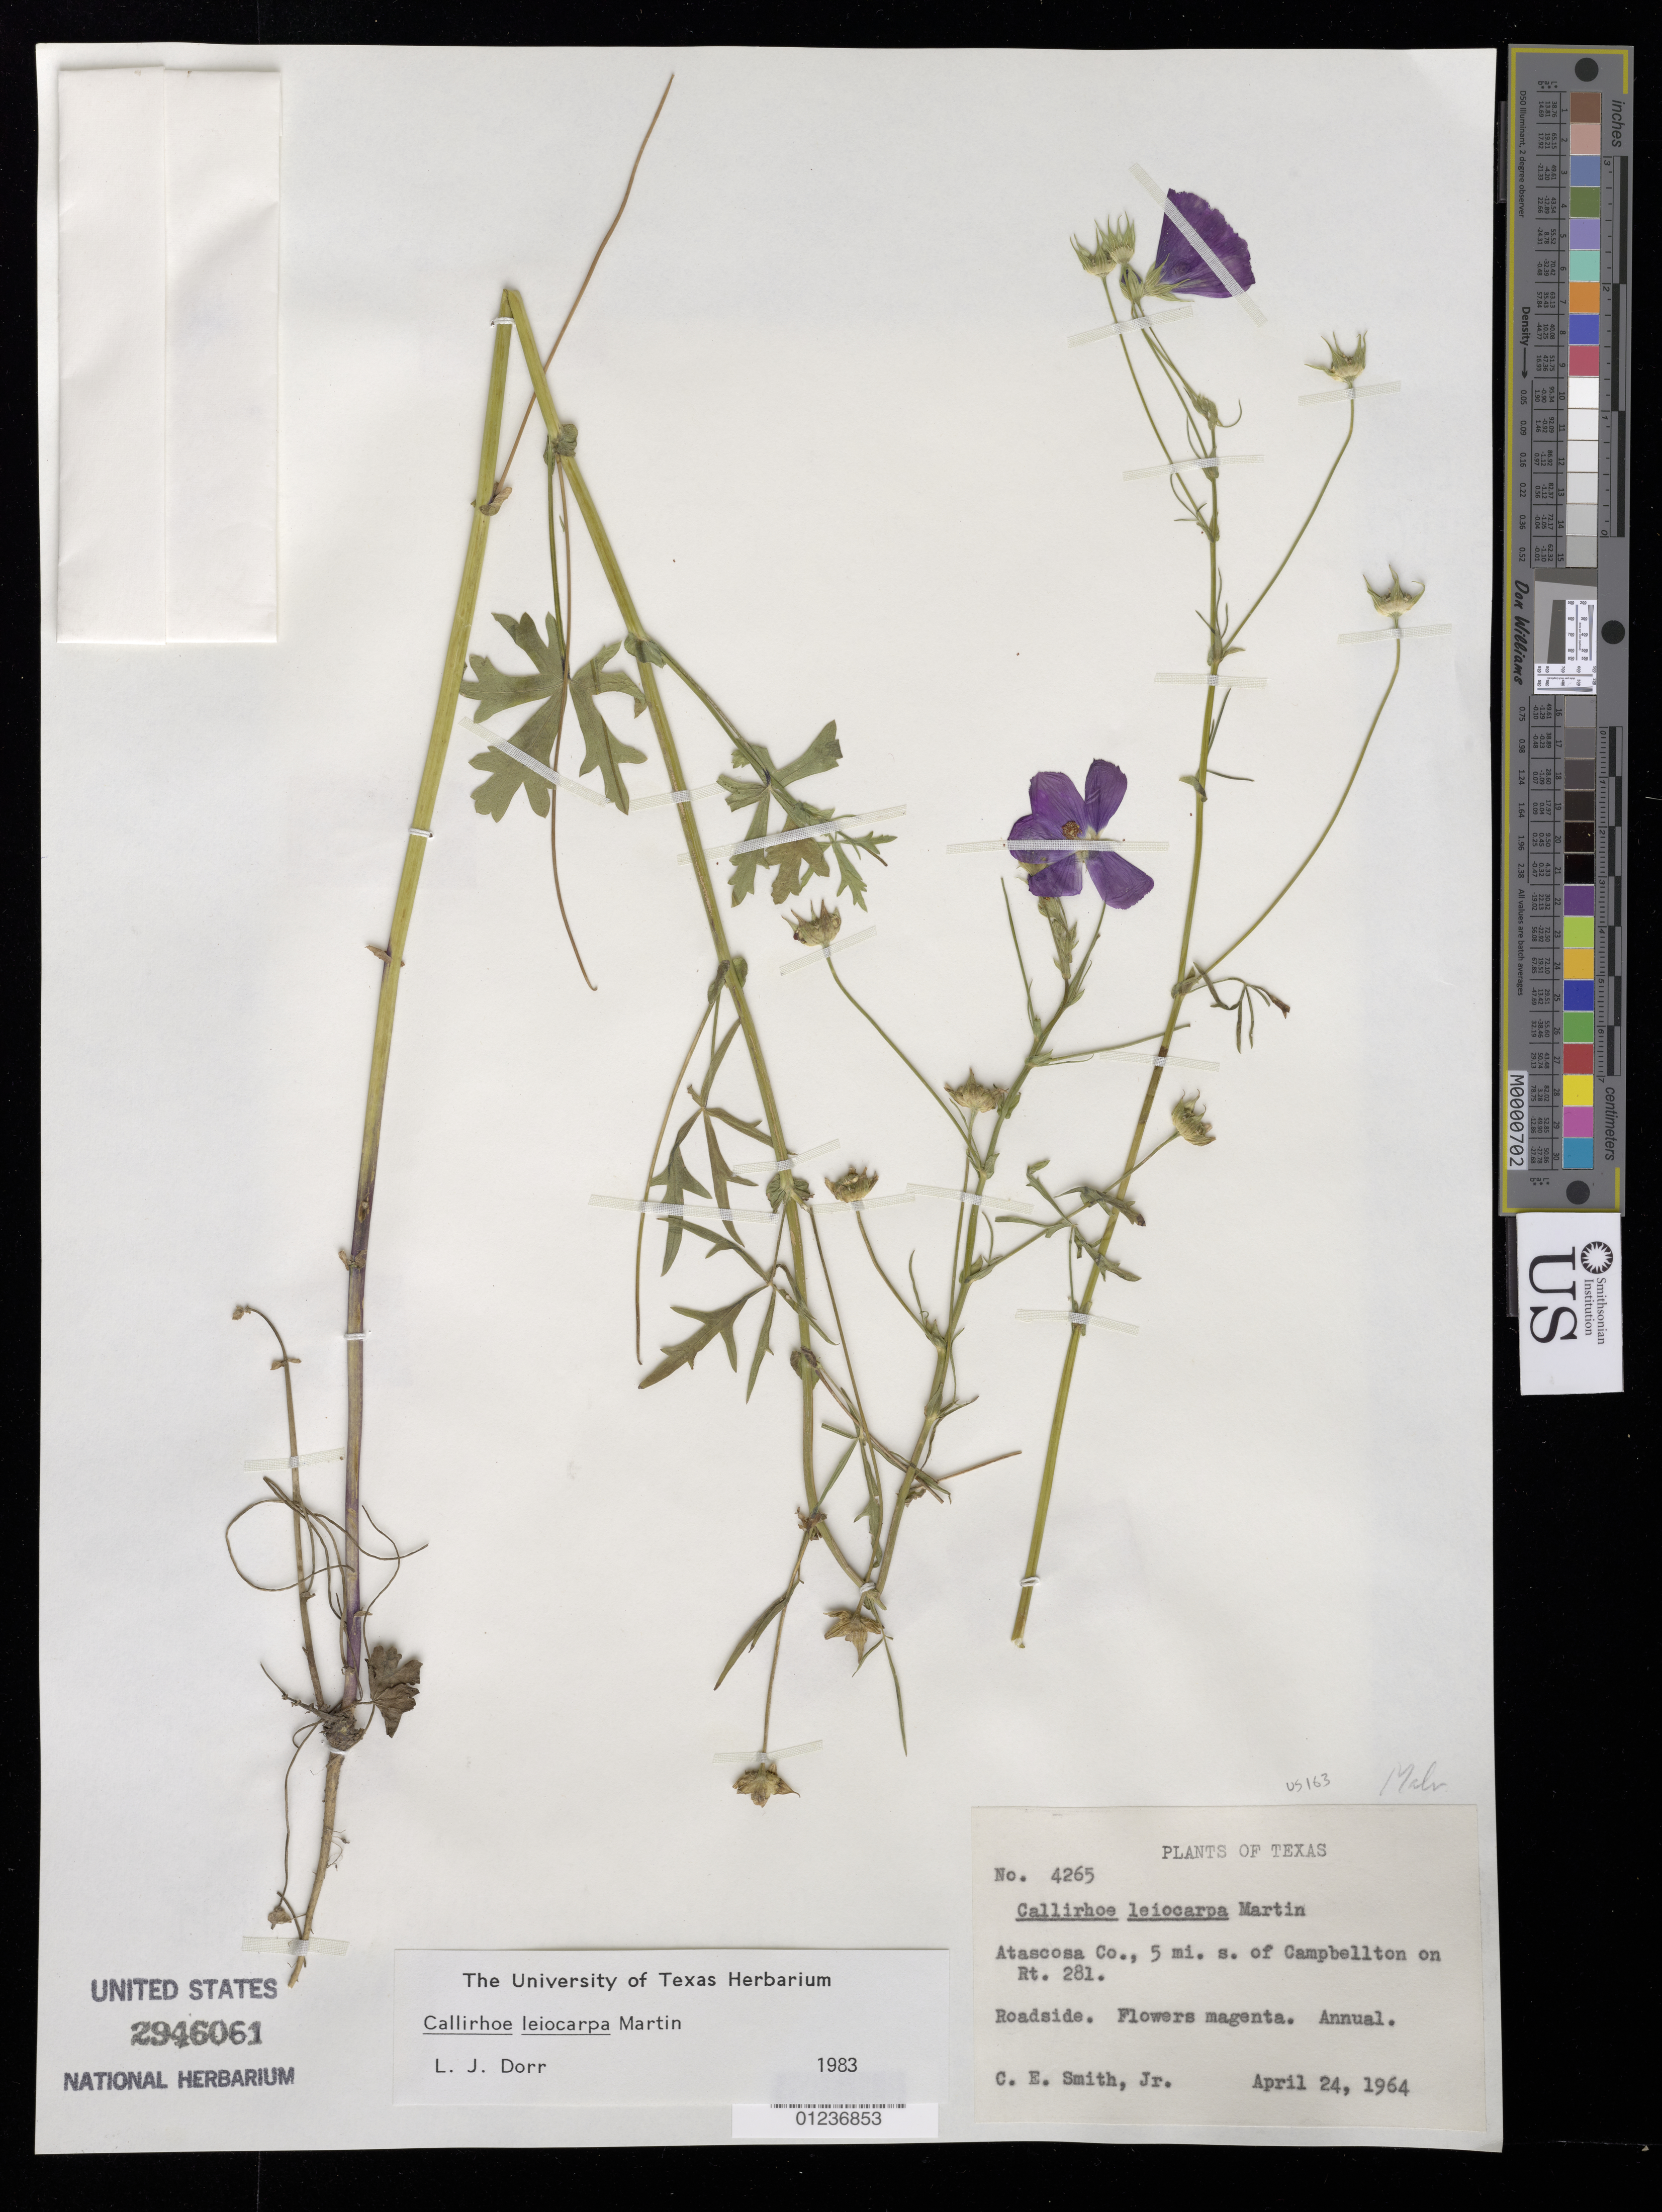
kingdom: Plantae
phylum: Tracheophyta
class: Magnoliopsida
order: Malvales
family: Malvaceae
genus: Callirhoe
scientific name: Callirhoe leiocarpa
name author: R.F. Martin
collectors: C. E. Smith Jr.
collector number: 4265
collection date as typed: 24 Apr 1964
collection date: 1964-04-24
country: United States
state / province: Texas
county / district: Atascosa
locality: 5 mi S of Campbellton on Rt 281.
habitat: Roadside.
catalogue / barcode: US 2946061